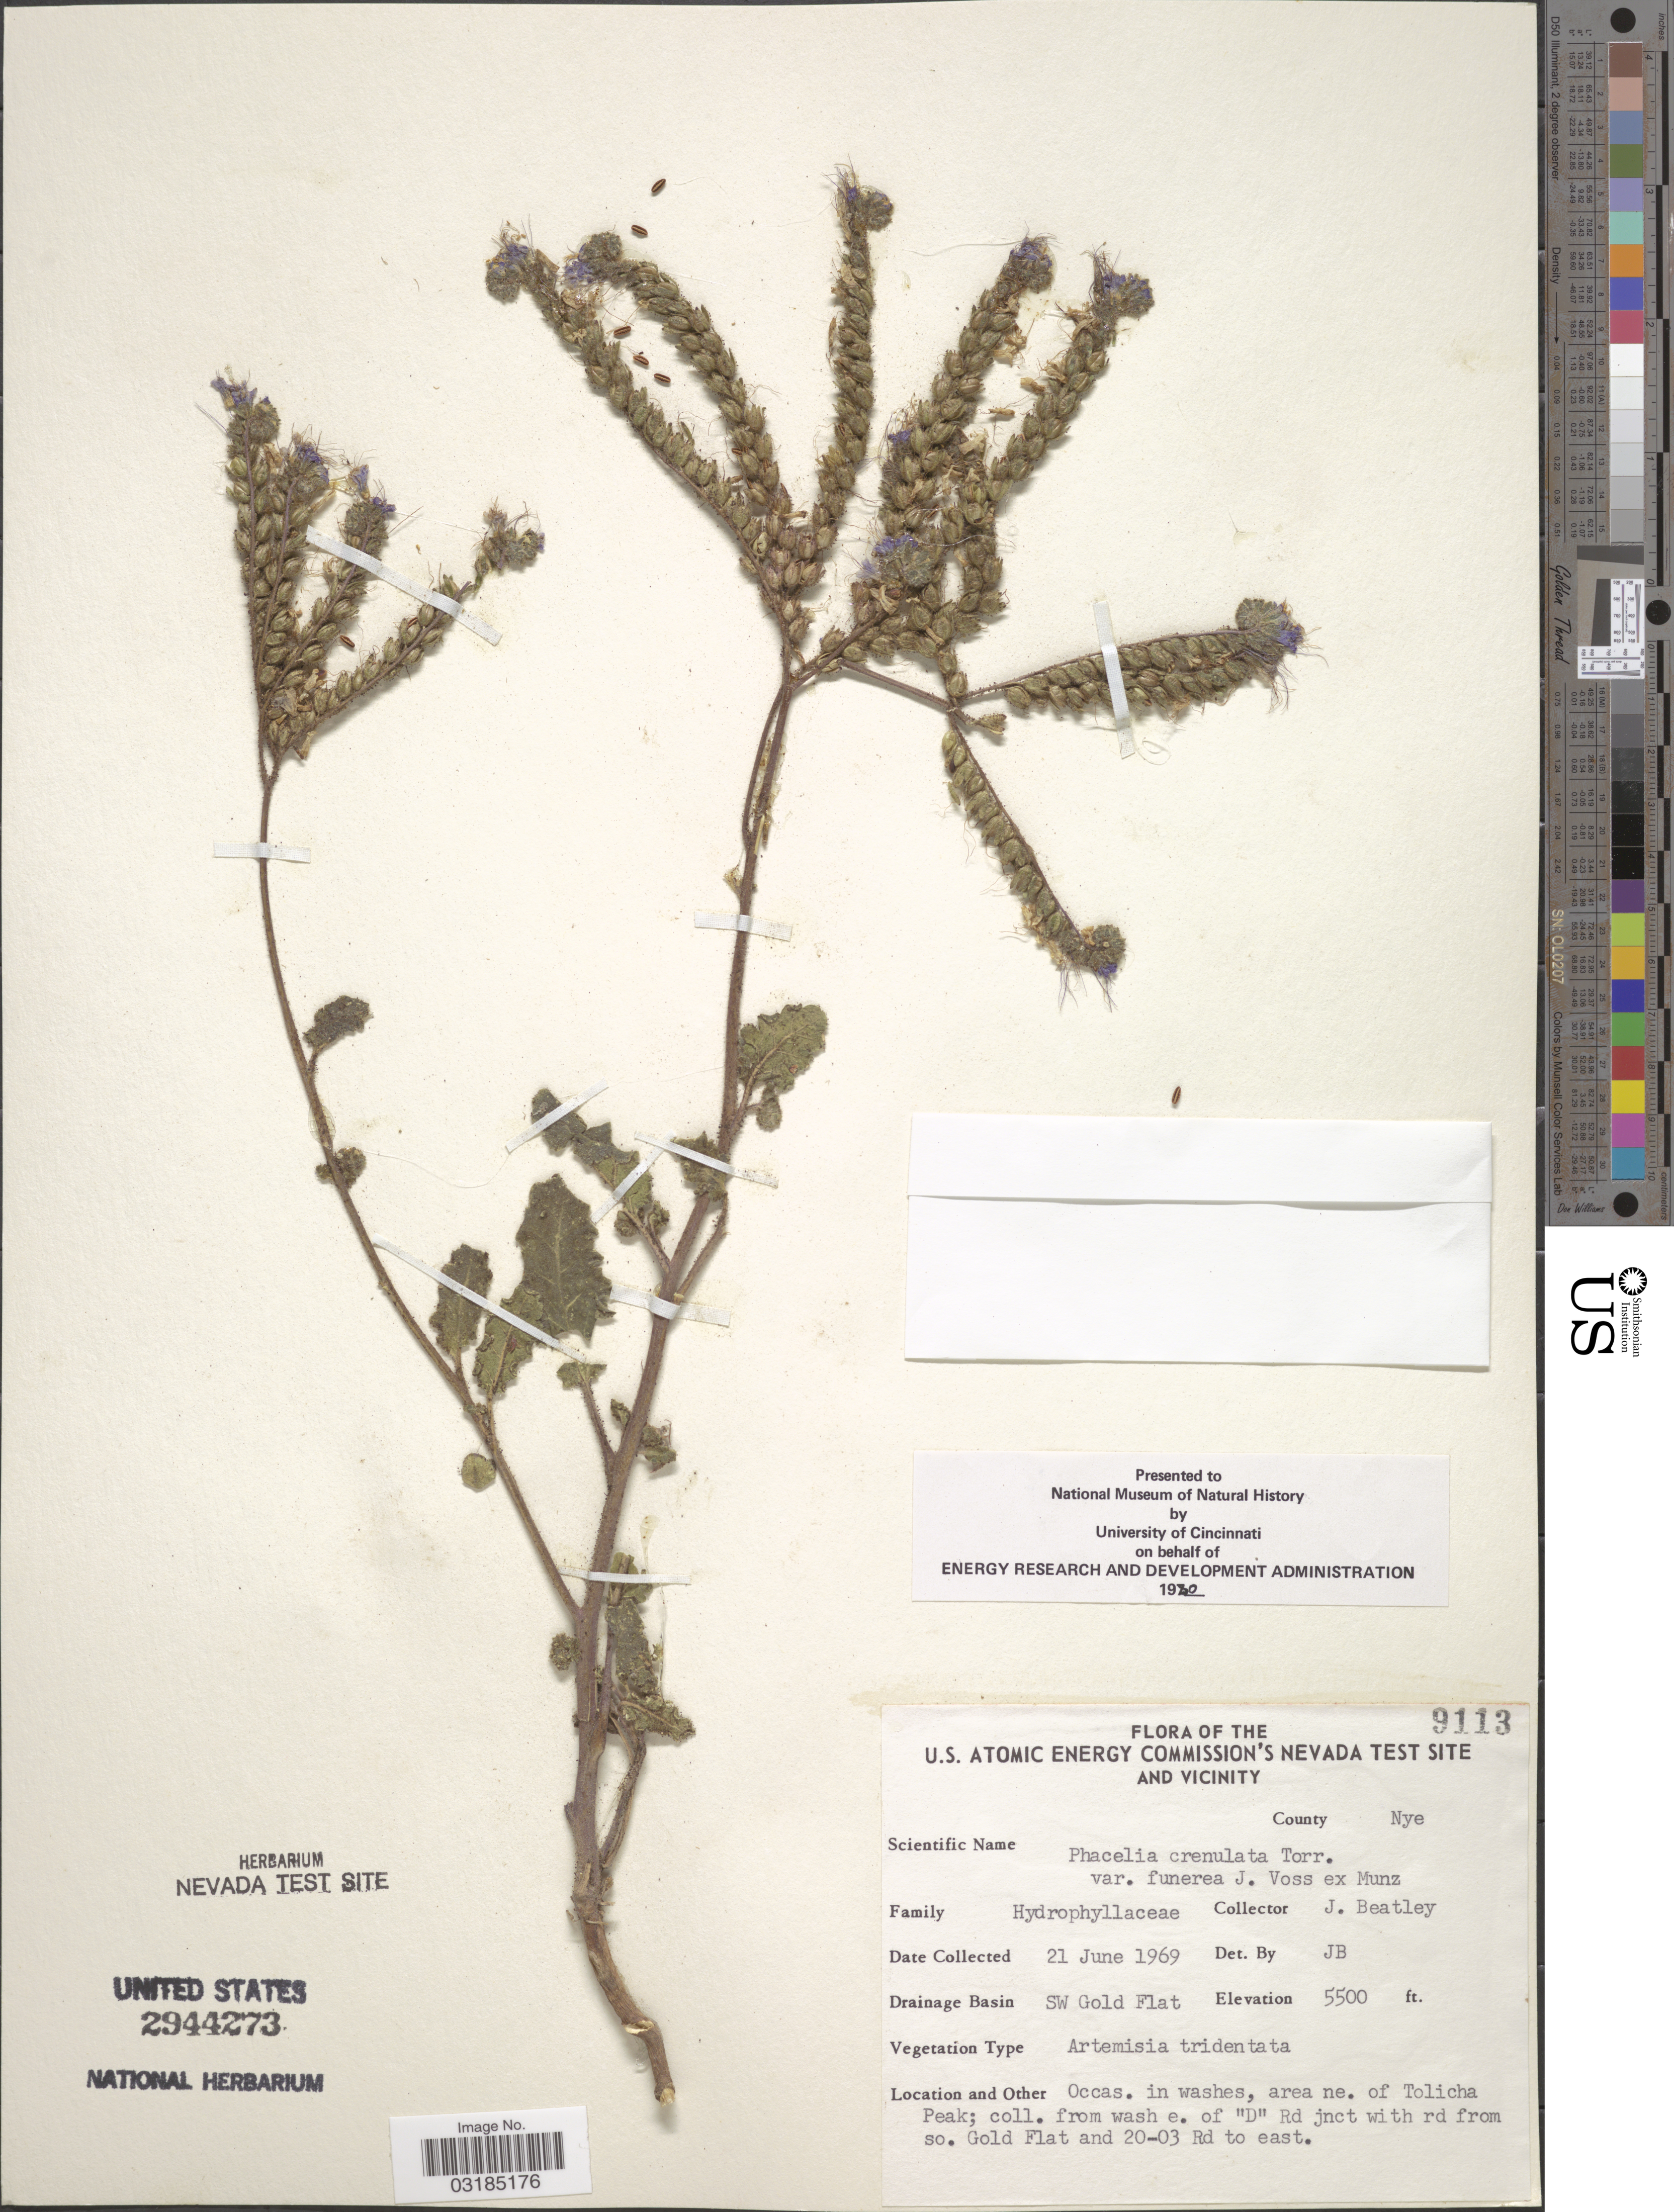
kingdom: Plantae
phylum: Tracheophyta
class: Magnoliopsida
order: Boraginales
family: Hydrophyllaceae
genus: Phacelia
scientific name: Phacelia crenulata var. funerea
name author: J.W. Voss in Munz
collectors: J. C. Beatley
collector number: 9113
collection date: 1969-06-21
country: United States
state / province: Nevada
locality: The U.S. Atomic Energy Commission's Nevada Test Site and Vicinity. County Nye. Drainage Basin SW Gold Flat. Area ne. of Tolicha Peak; coll. from wash e. of "D" Rd jnct with rd from so. Gold Flat and 20-03 Rd to east.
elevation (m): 1676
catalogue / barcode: US 2944273